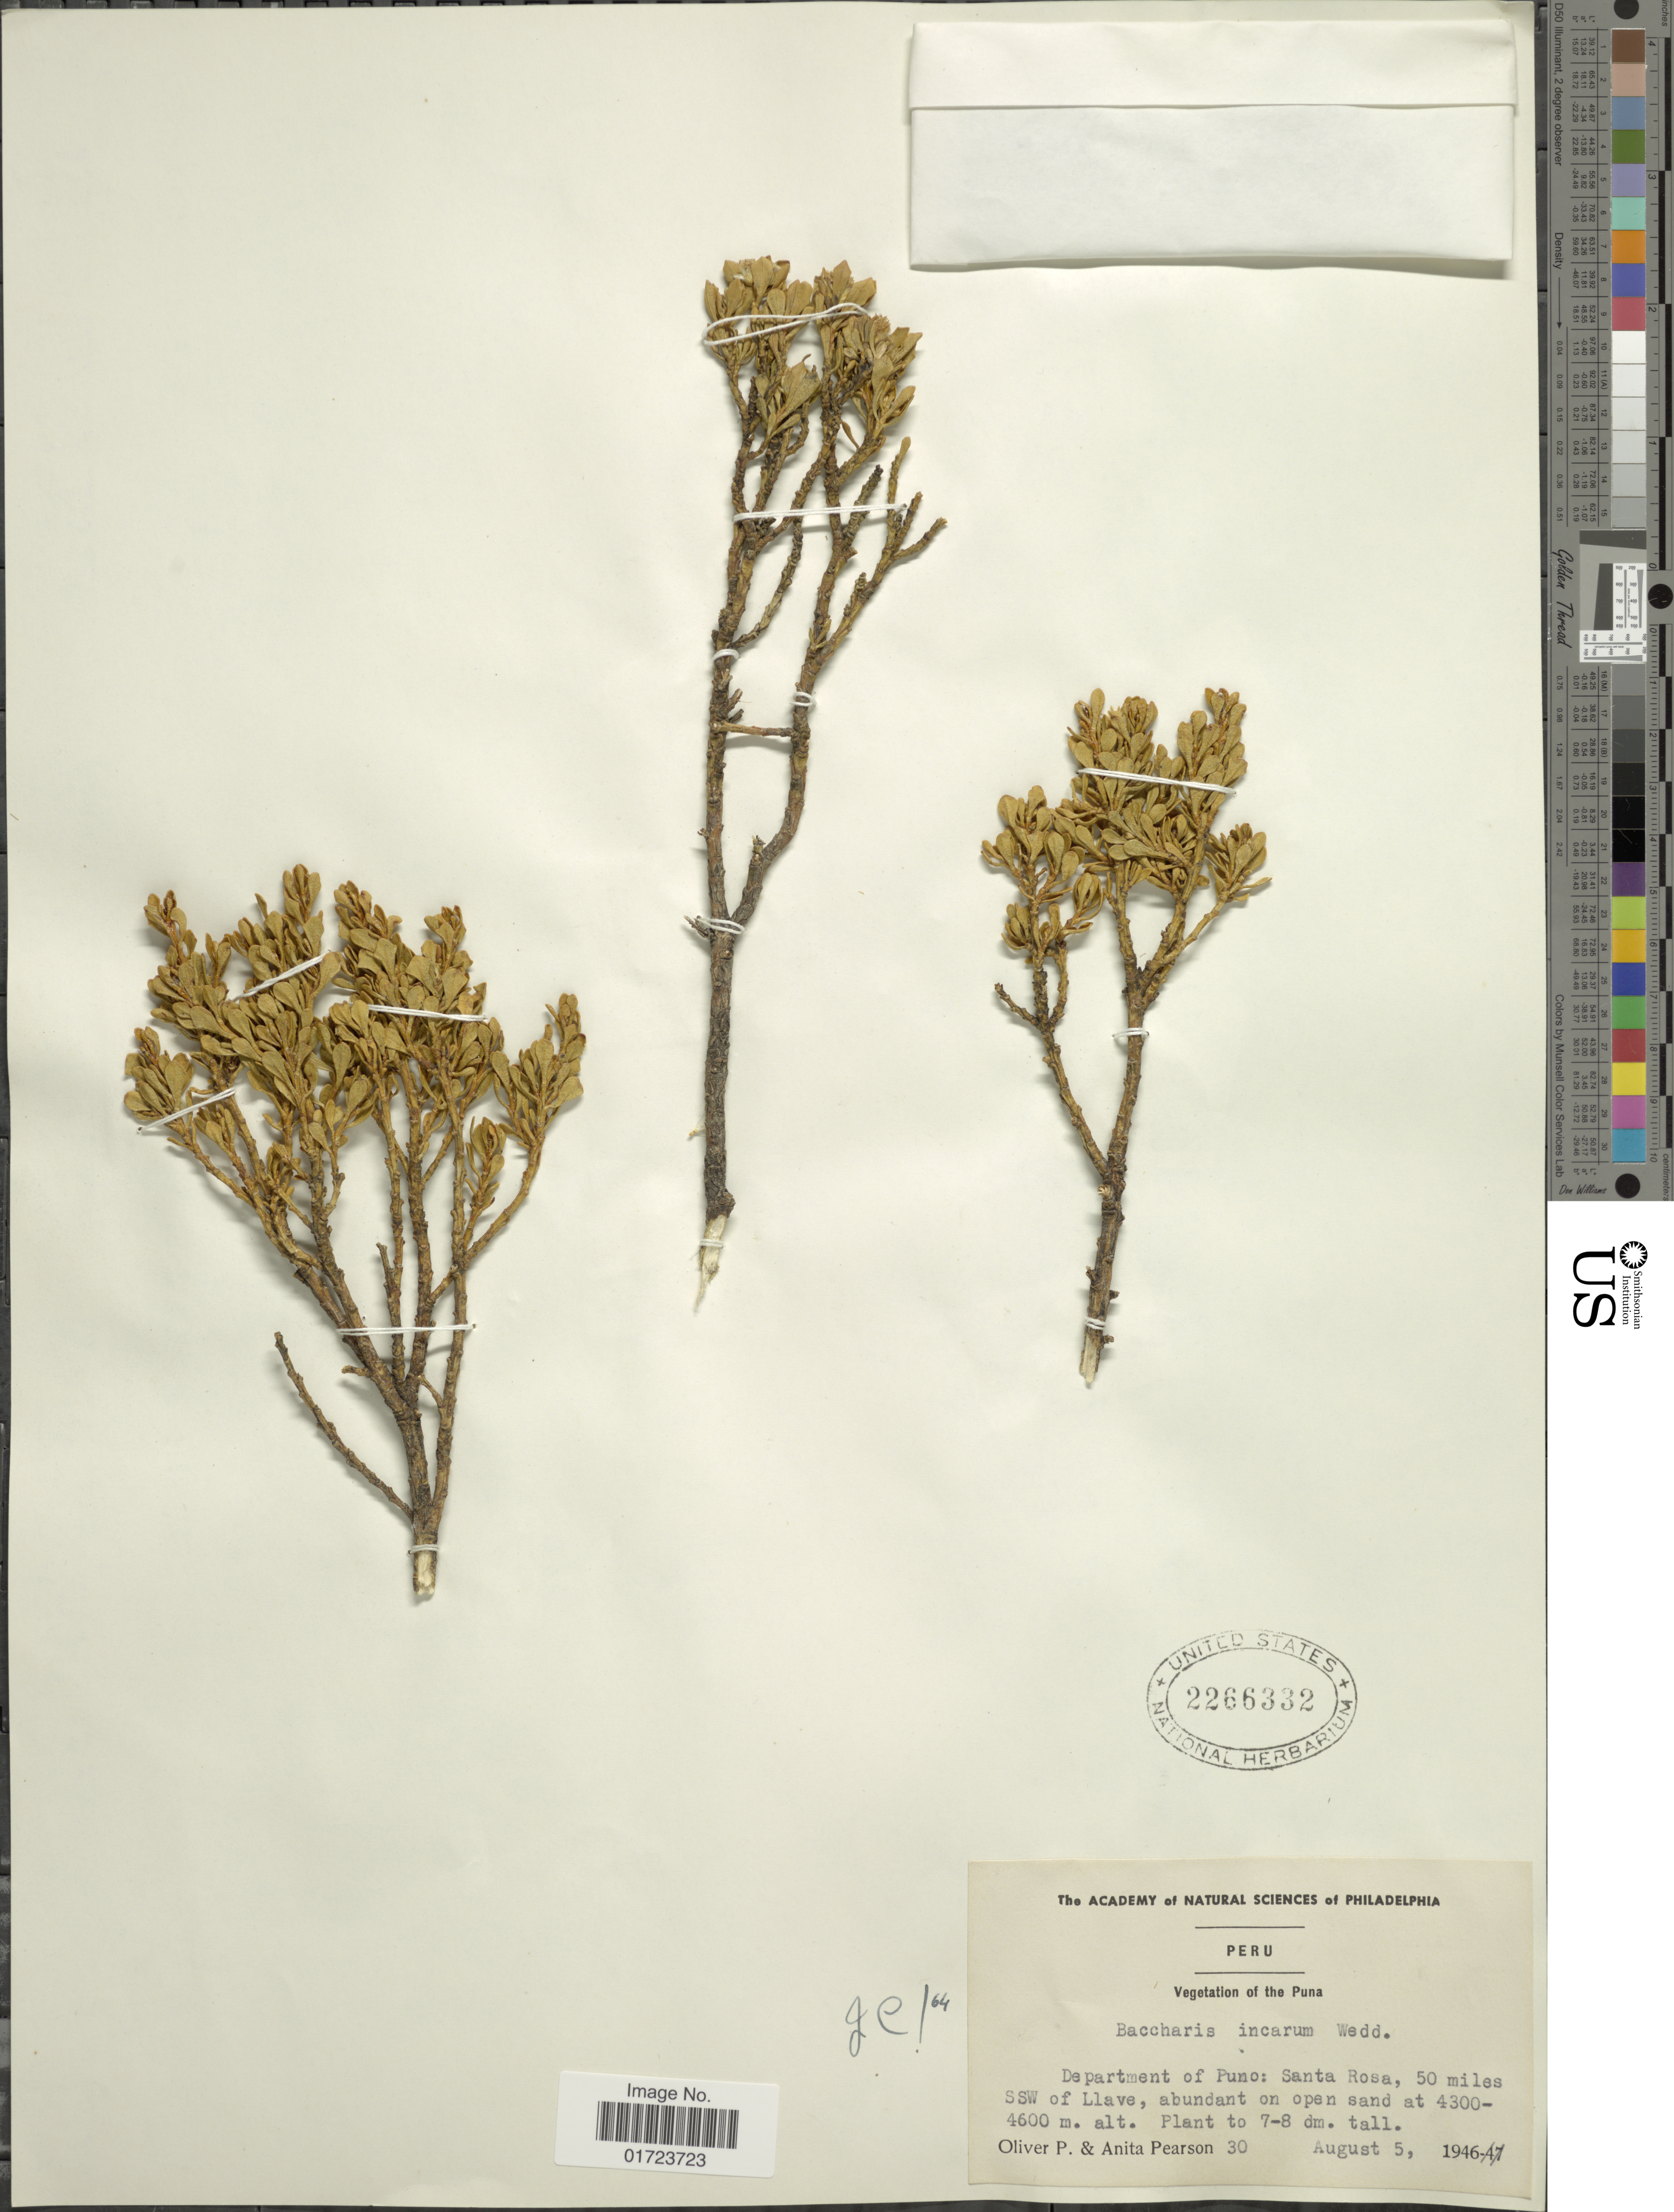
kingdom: Plantae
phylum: Tracheophyta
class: Magnoliopsida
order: Asterales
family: Asteraceae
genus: Baccharis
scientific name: Baccharis tola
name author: Phil.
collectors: O. P. Pearson & A. Pearson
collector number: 30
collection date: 1946-08-05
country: Peru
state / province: Puno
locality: Department of Puno: Santa Rosa, 50 miles SSW of Llave, abundant on open sand.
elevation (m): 4300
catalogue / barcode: US 2266332